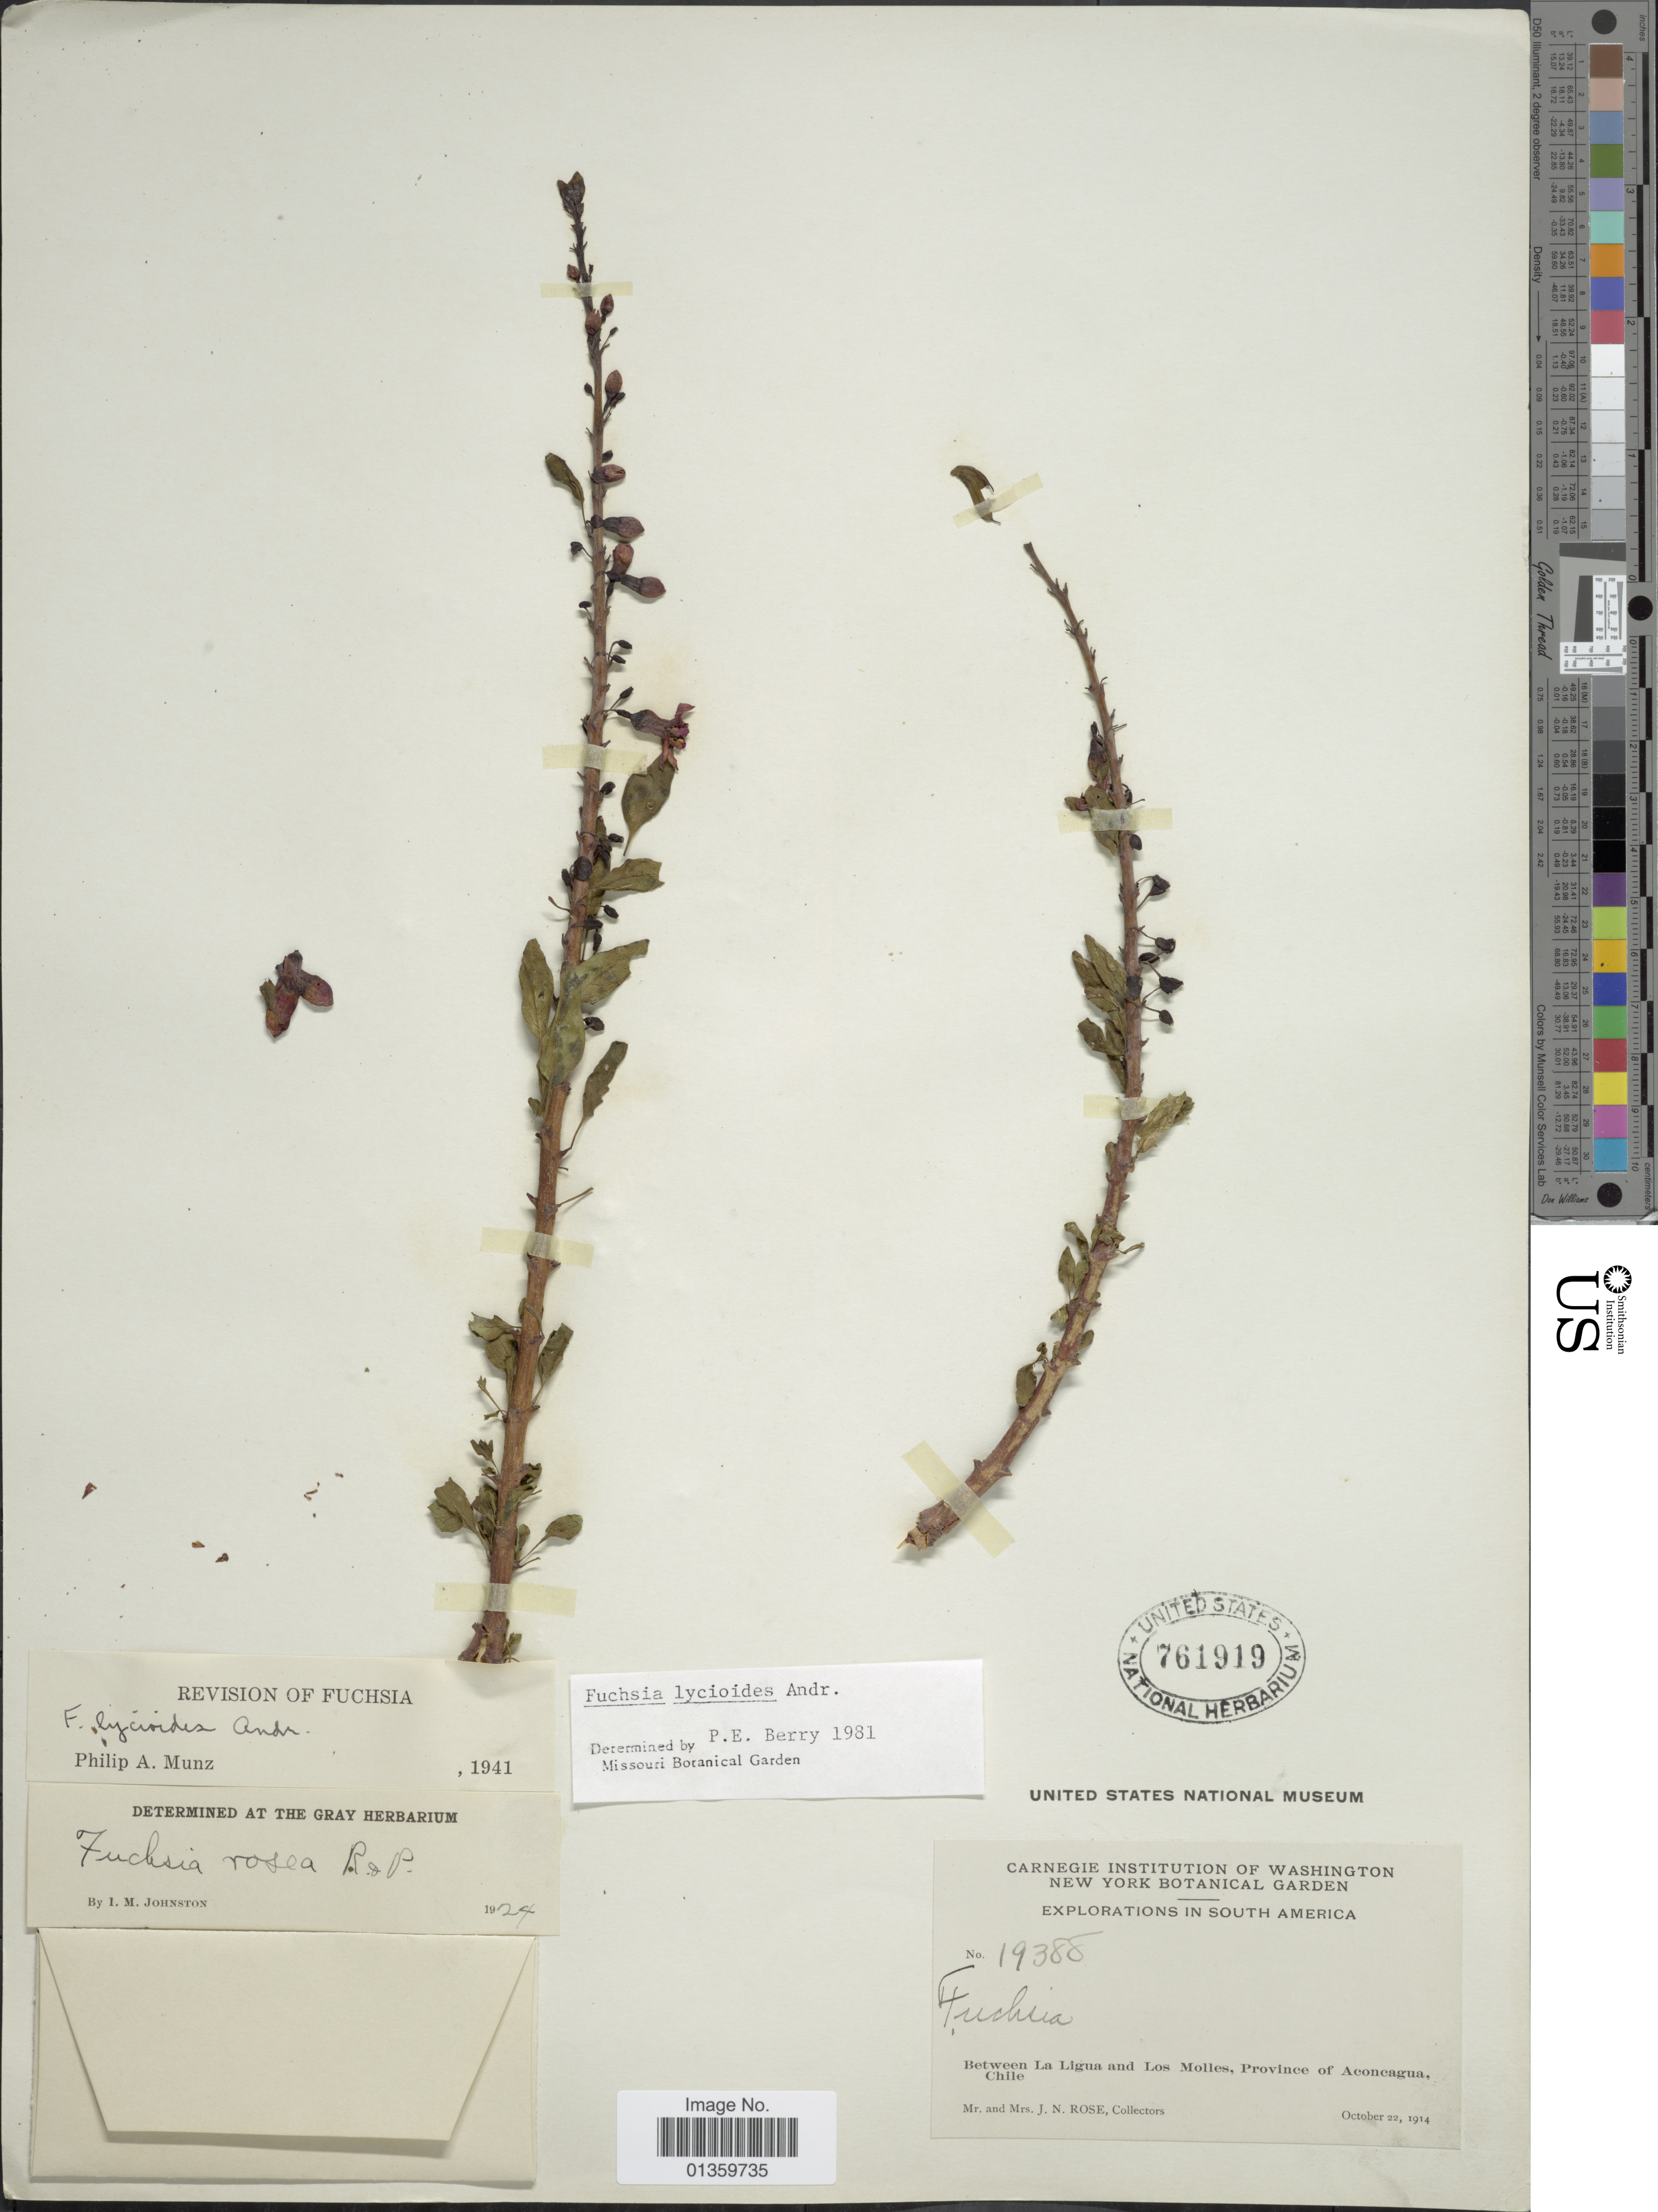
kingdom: Plantae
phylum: Tracheophyta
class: Magnoliopsida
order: Myrtales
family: Onagraceae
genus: Fuchsia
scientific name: Fuchsia lycioides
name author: Andrews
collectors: J. N. Rose & L. B. Rose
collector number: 19388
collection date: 1914-10-22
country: Chile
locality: Between La Ligua and Los Molles, Province of Aconcagua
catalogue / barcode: US 761919